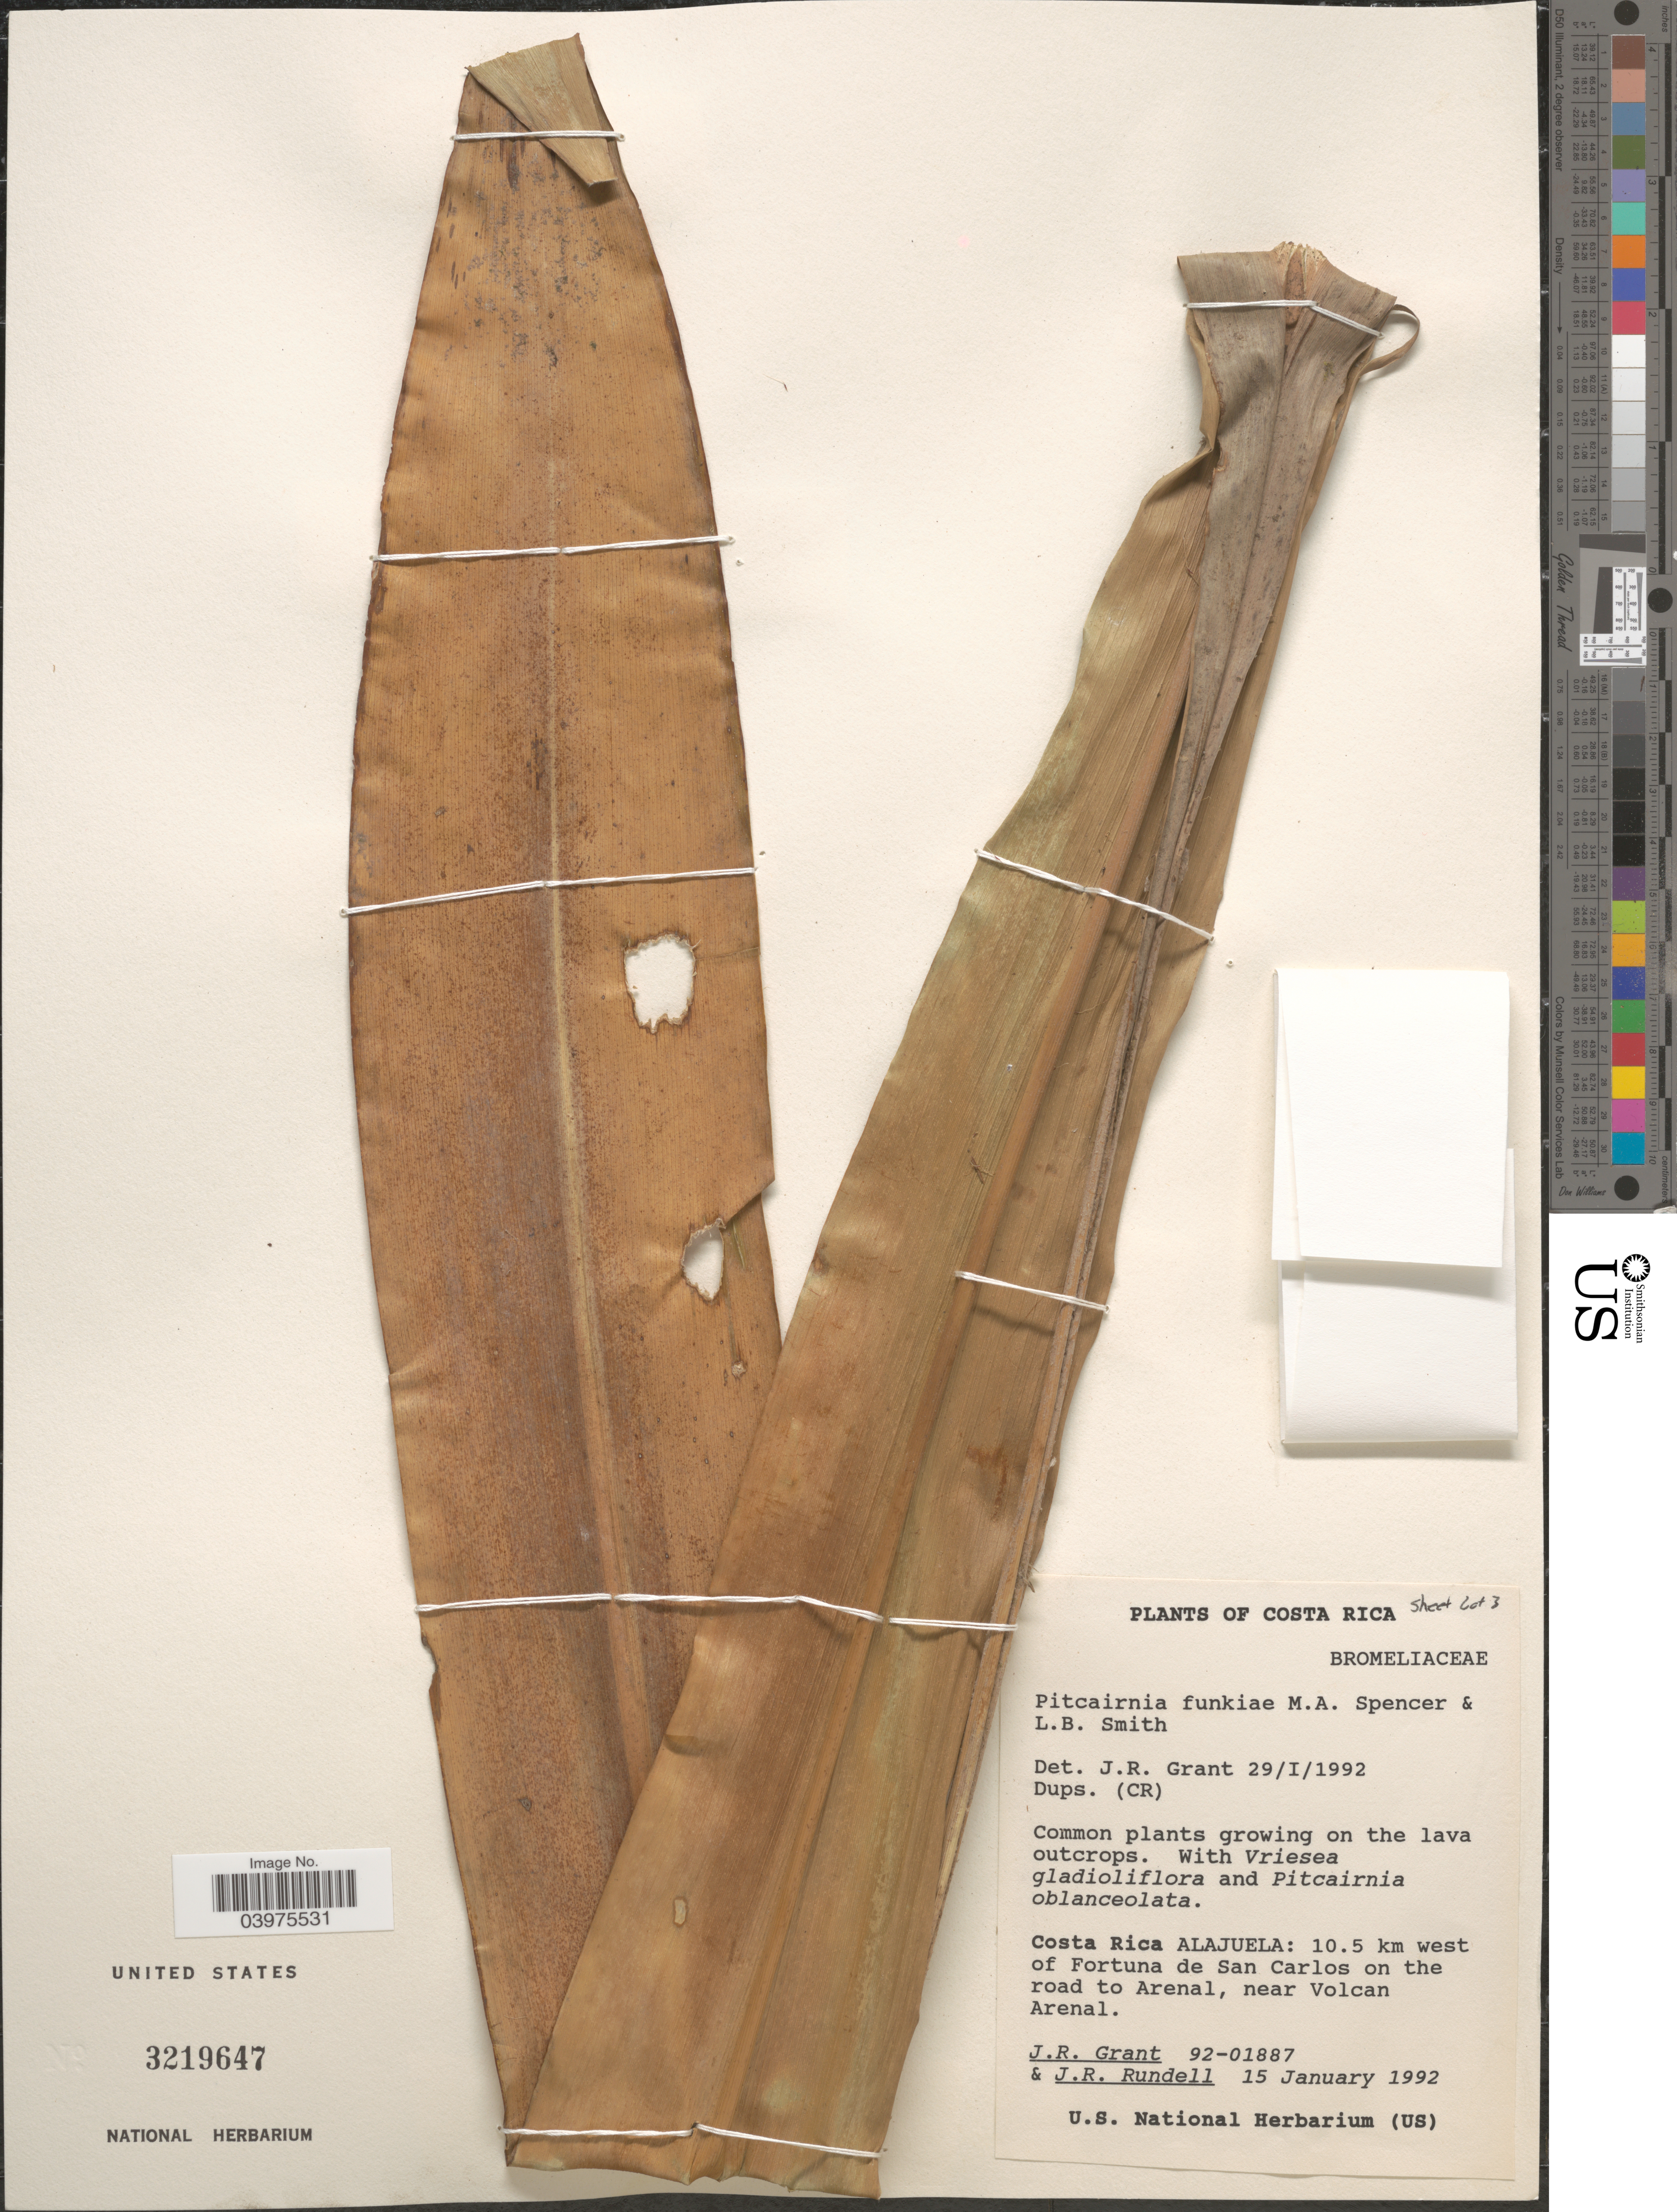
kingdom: Plantae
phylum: Tracheophyta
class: Liliopsida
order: Poales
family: Bromeliaceae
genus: Pitcairnia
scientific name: Pitcairnia funkiae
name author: M.A. Spencer & L.B. Sm.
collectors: J. Grant & J. R. Rundell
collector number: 92-01887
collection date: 1992-01-15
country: Costa Rica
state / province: Alajuela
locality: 10.5 km west of Fortuna de San Carlos on the road to Arenal, near Volcan Arenal.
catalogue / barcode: US 3219647